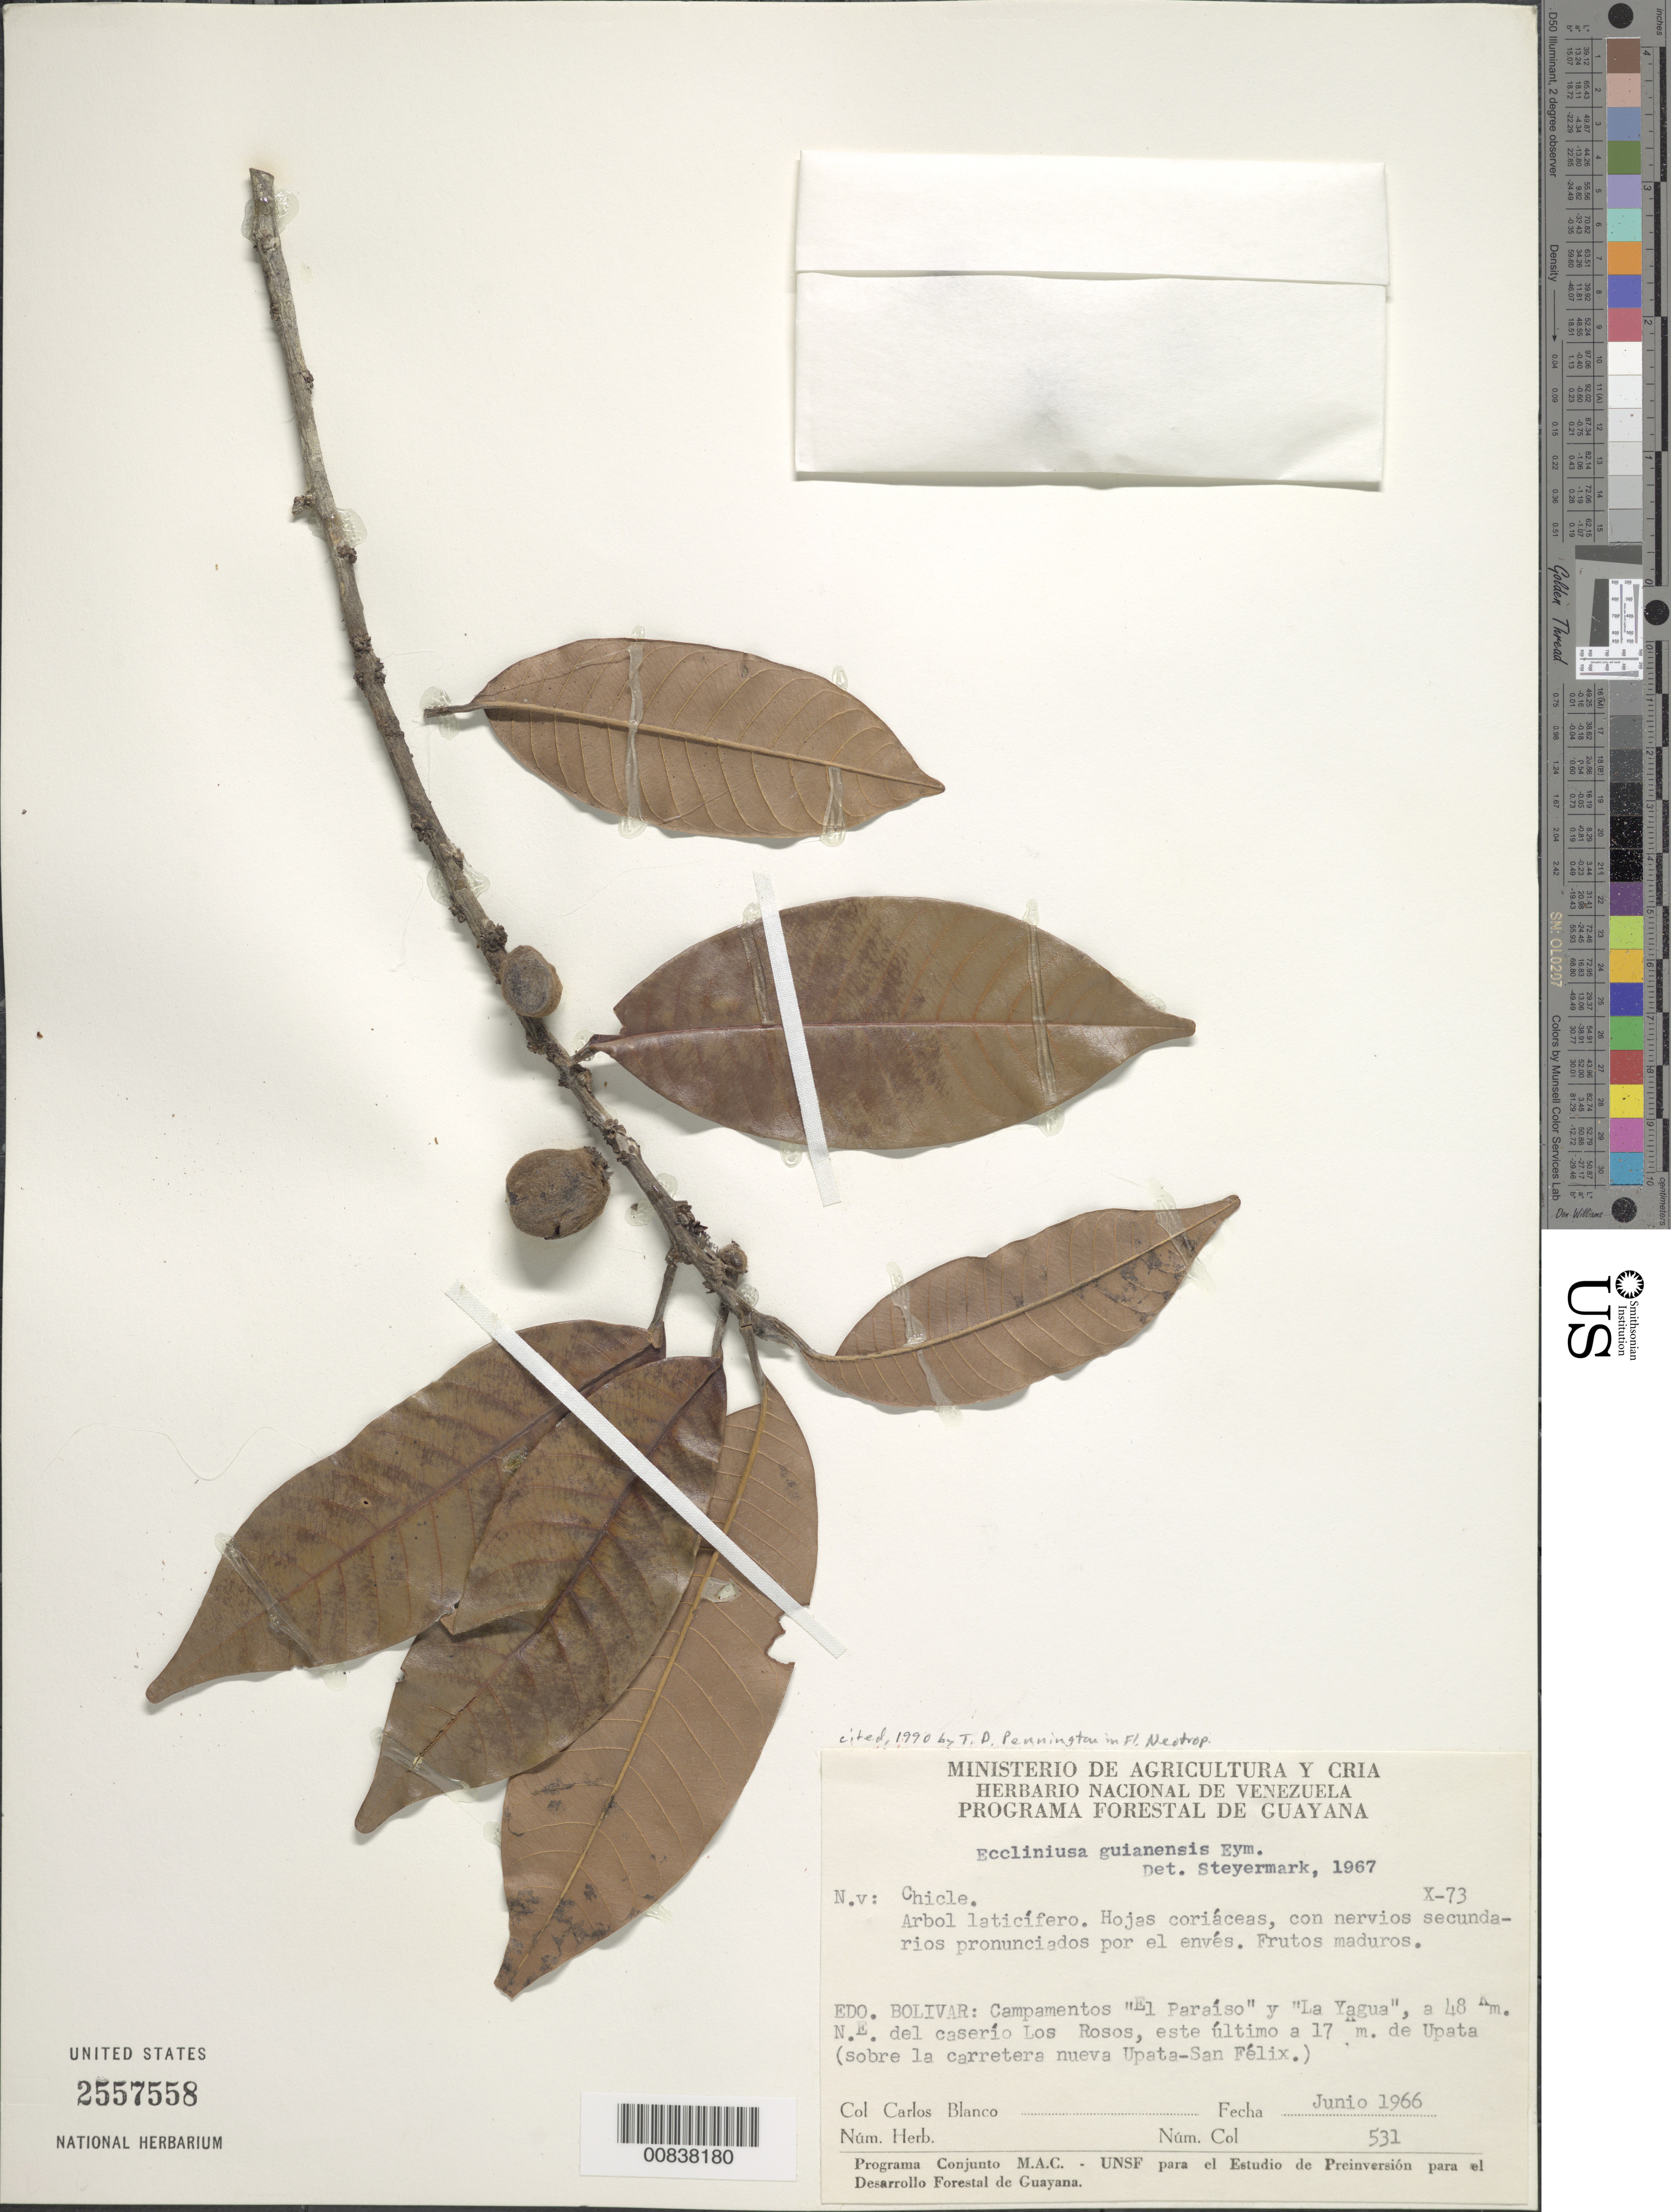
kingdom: Plantae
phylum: Tracheophyta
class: Magnoliopsida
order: Ericales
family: Sapotaceae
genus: Ecclinusa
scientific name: Ecclinusa guianensis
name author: Eyma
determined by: Steyermark, Julian A., (VEN)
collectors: C. A. Blanco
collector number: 531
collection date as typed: Jun-66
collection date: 1966-06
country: Venezuela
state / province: Bolívar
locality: Campamentos "El Paraiso" y "La Yagua", 48 km NE del caserío Los Rosos, 17 km E de Upata (sobre la carretera neuva Upata-San Felix)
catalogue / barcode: US 2557558